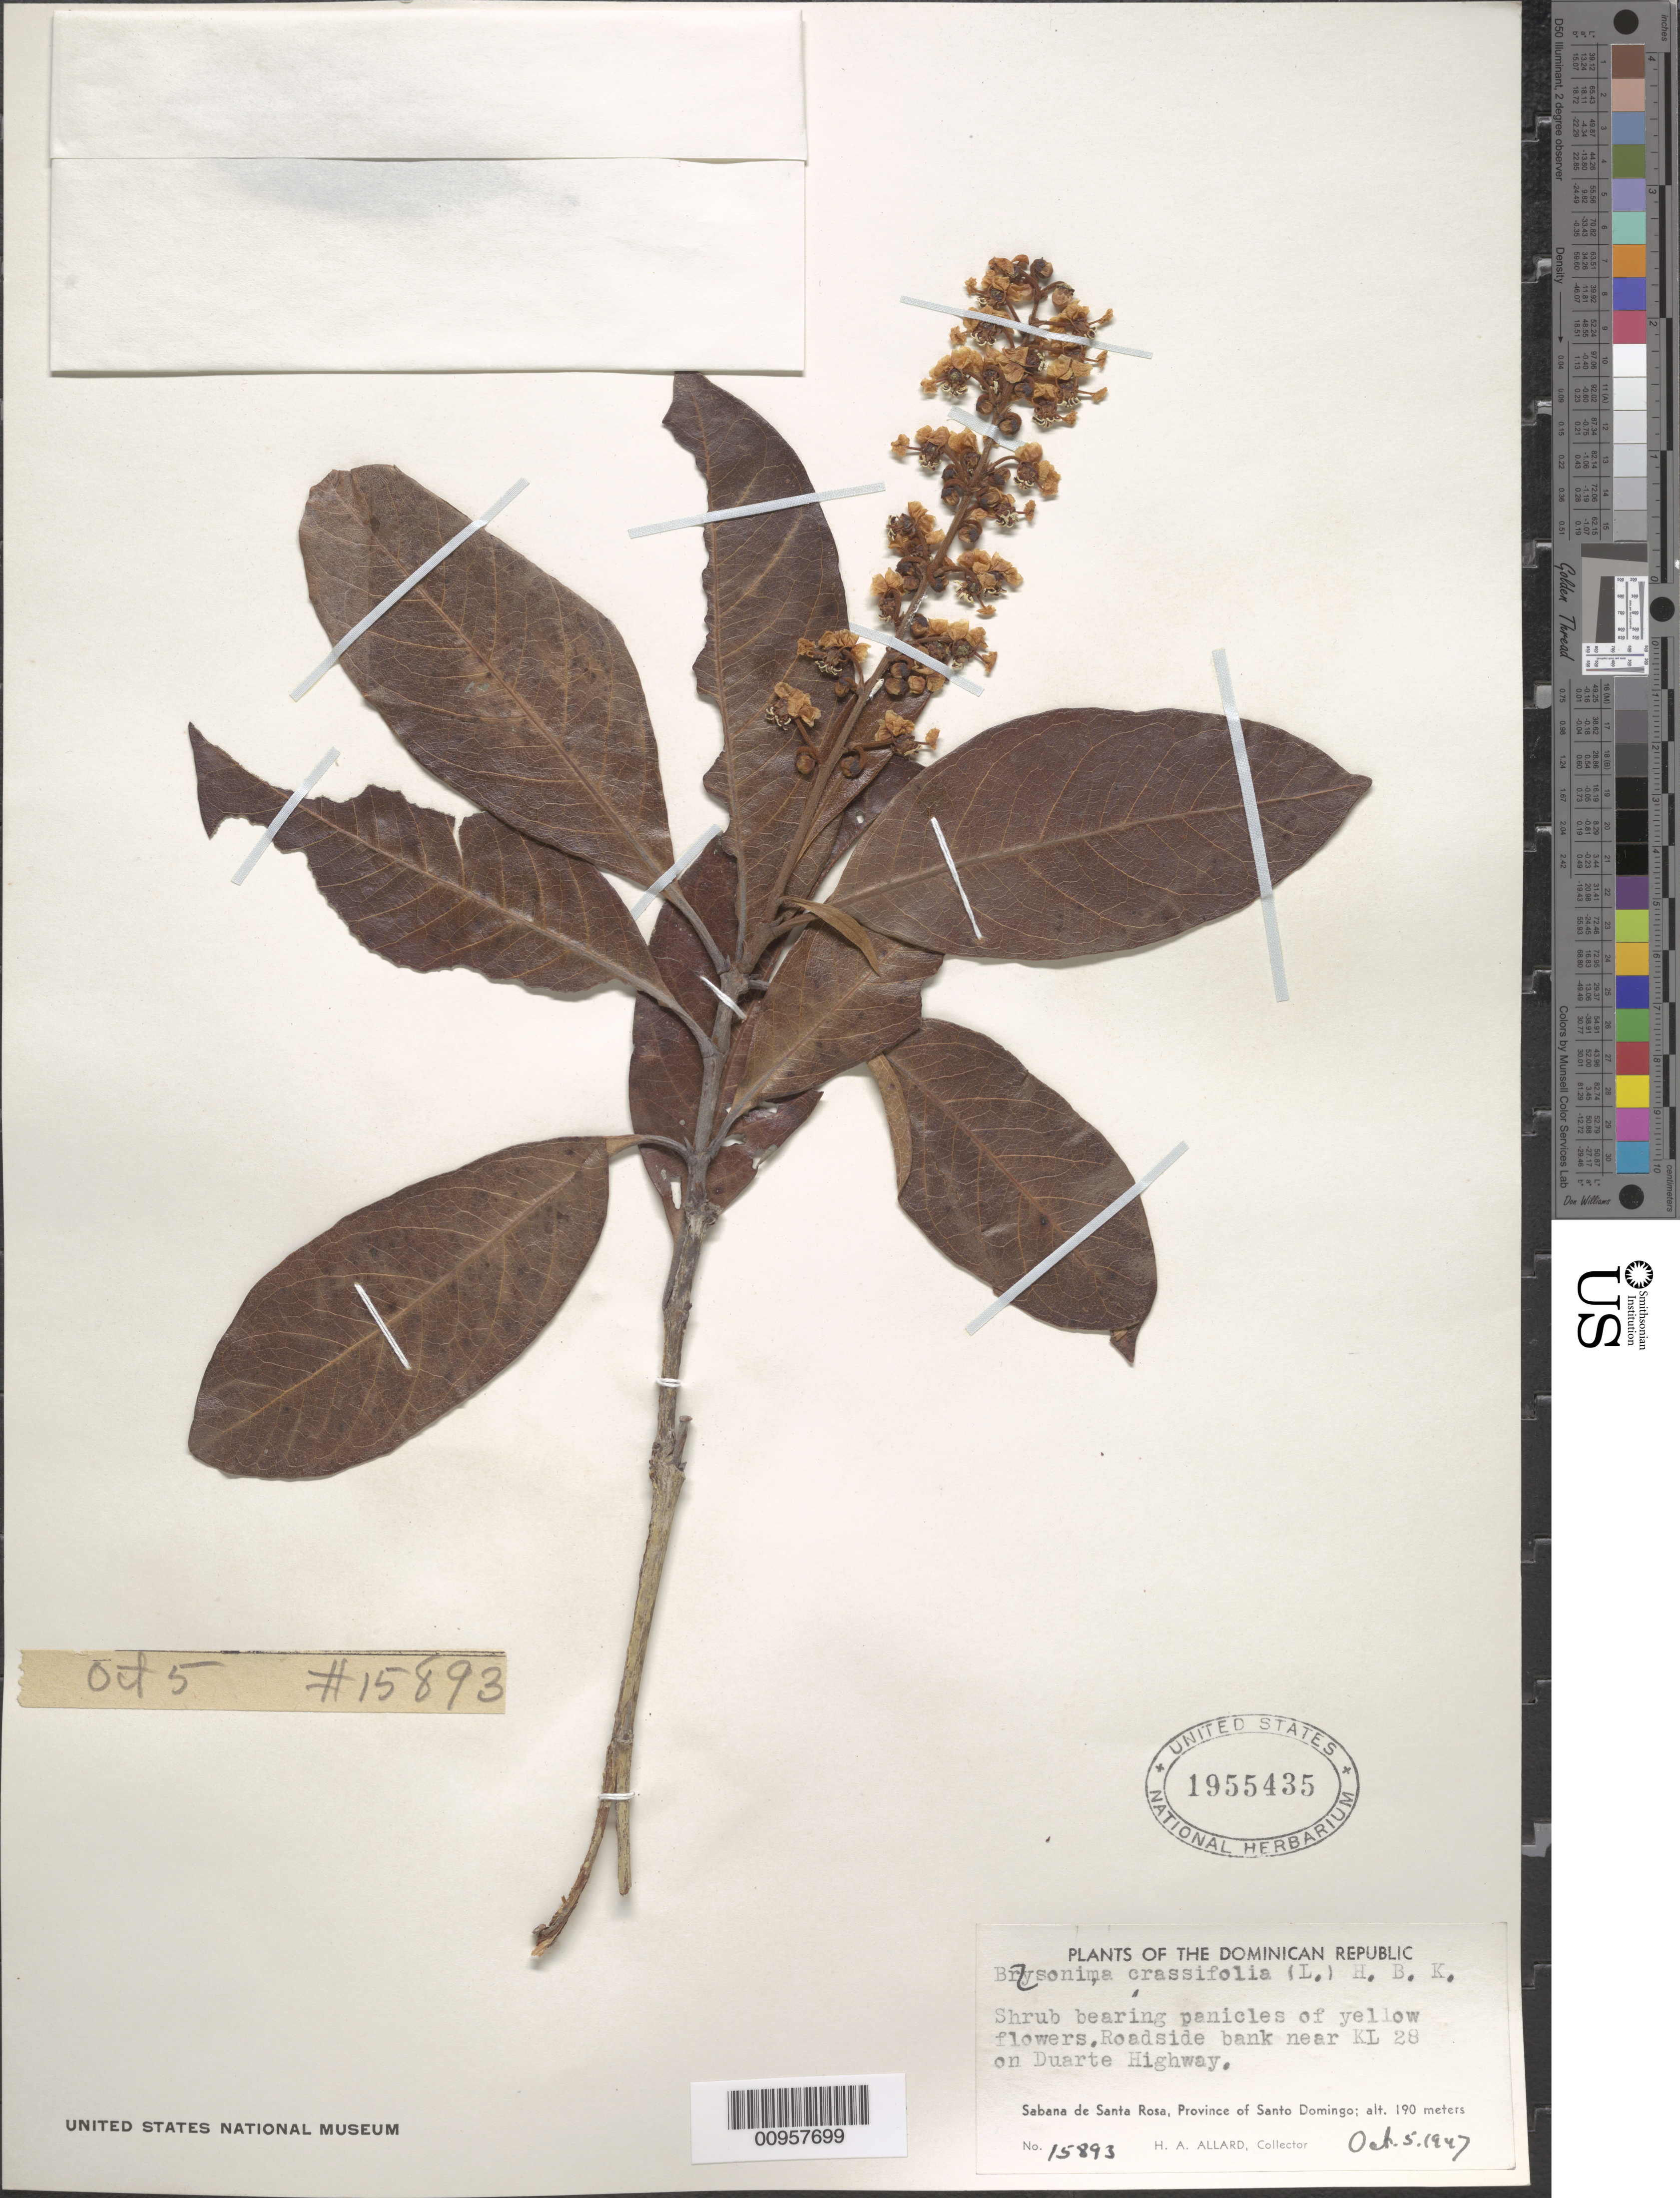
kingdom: Plantae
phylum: Tracheophyta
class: Magnoliopsida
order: Malpighiales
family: Malpighiaceae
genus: Byrsonima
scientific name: Byrsonima crassifolia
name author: (L.) Kunth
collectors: H. A. Allard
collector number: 15893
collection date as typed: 05 Oct 1947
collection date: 1947-10-05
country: Dominican Republic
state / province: Santo Domingo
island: Hispaniola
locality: Sabana de Santa Rosa, near Kl 28 on Duarte Highway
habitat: Roadside bank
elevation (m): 190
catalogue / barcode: US 1955435